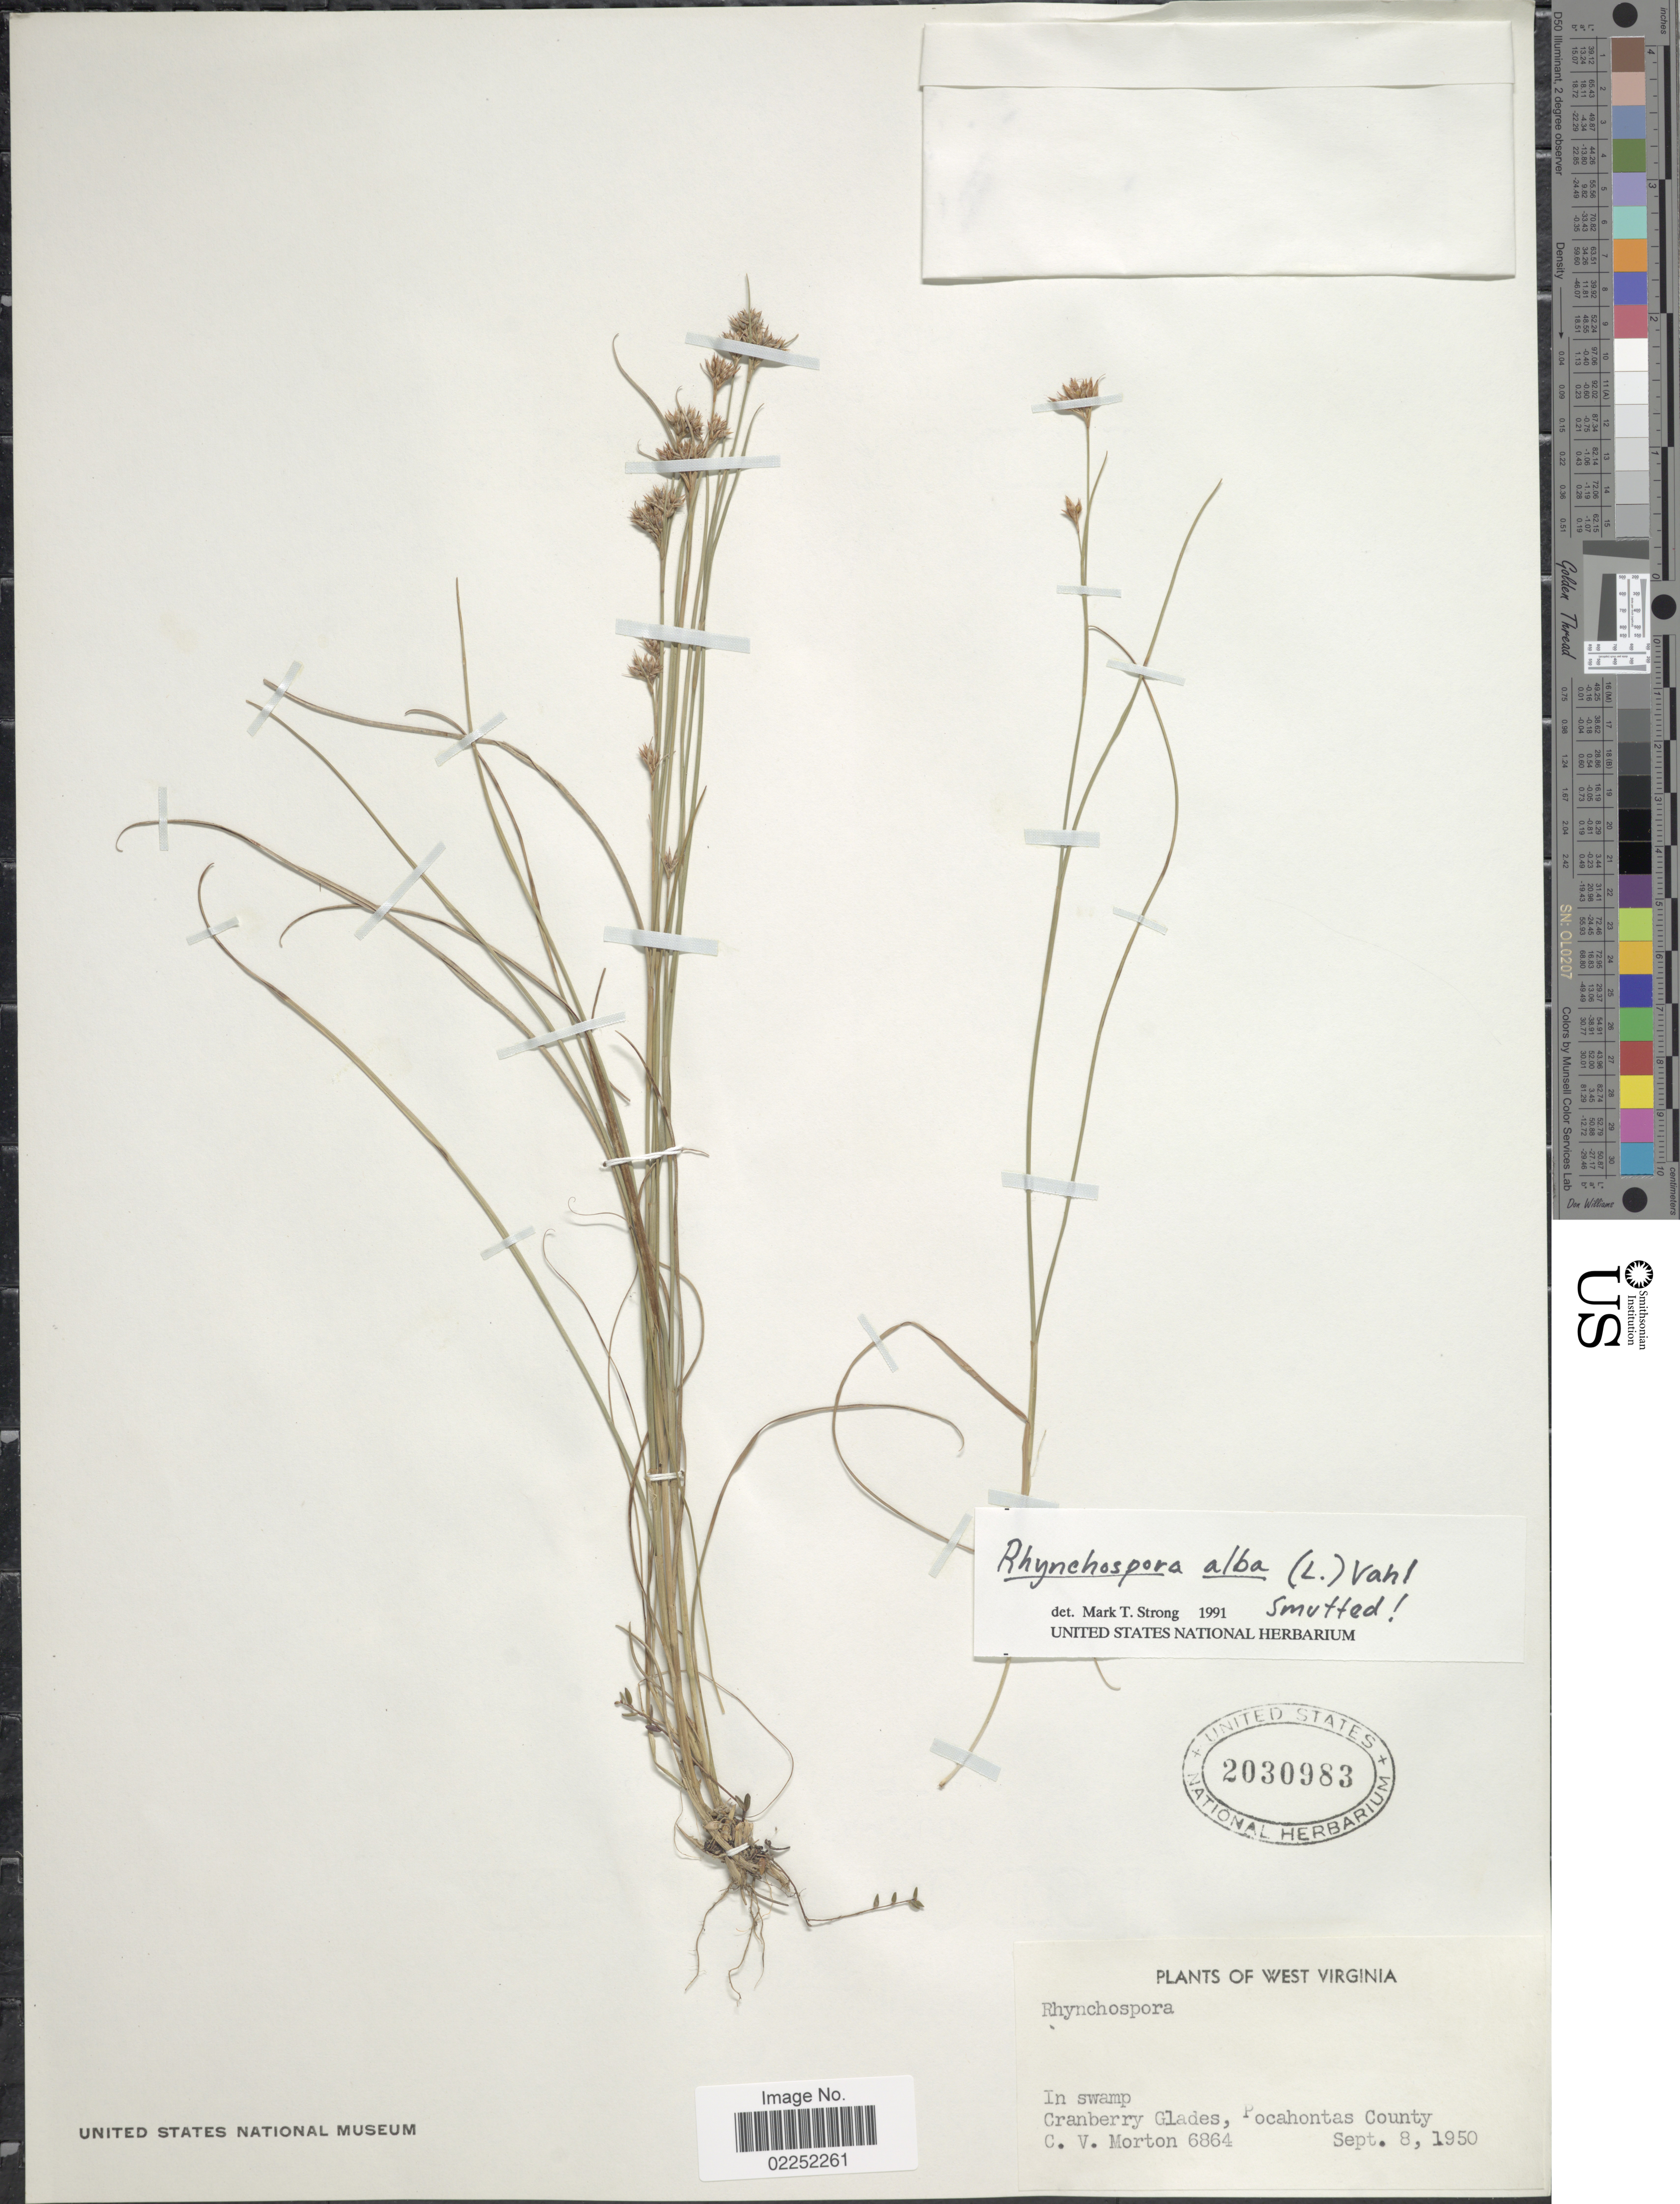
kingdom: Plantae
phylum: Tracheophyta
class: Liliopsida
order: Poales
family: Cyperaceae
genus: Rhynchospora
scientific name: Rhynchospora alba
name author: (L.) Vahl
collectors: C. V. Morton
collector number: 6864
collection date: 1950-09-08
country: United States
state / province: West Virginia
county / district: Pocahontas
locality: In swamp, Cranberry Glades, Pocahontas County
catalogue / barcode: US 2030983